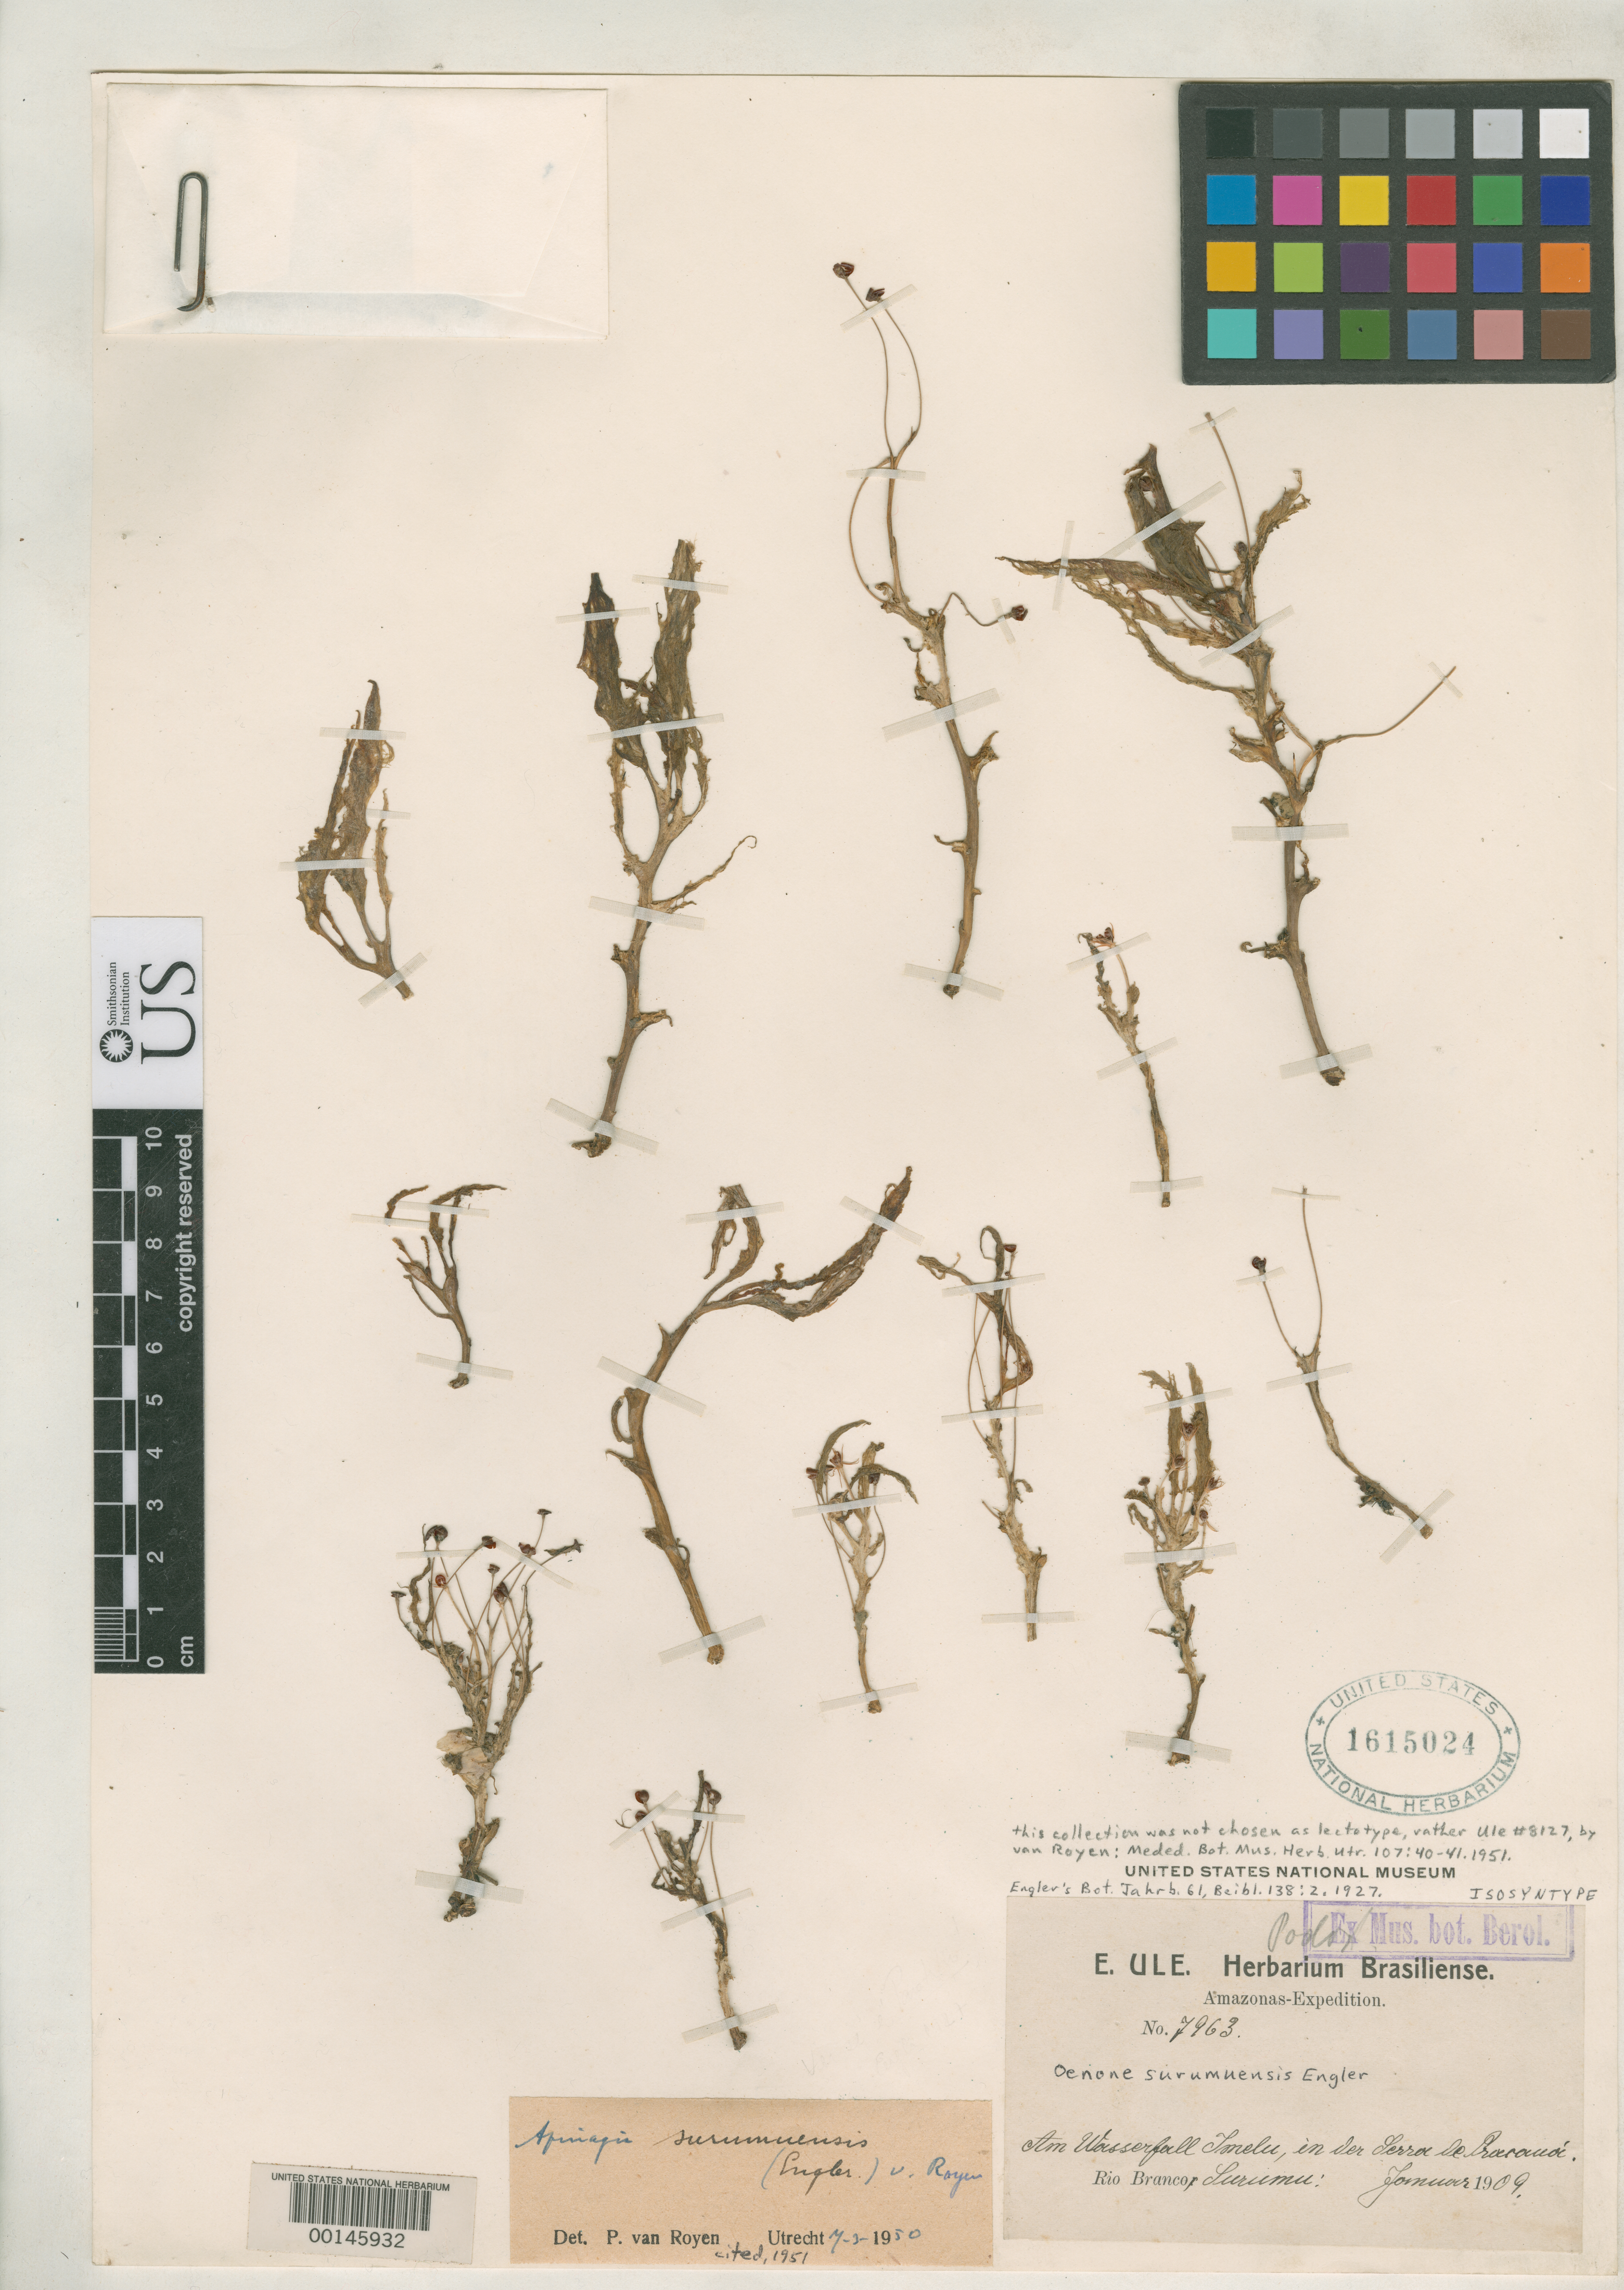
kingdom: Plantae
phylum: Tracheophyta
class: Magnoliopsida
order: Malpighiales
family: Podostemaceae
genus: Oenone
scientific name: Oenone surumuensis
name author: Engl.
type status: Isosyntype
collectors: E. H. Ule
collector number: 7963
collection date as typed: Jan 1909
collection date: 1909-01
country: Brazil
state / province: Acre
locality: Am wasserfall Imelu, Rio Branco, Surumu.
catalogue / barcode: US 1615024